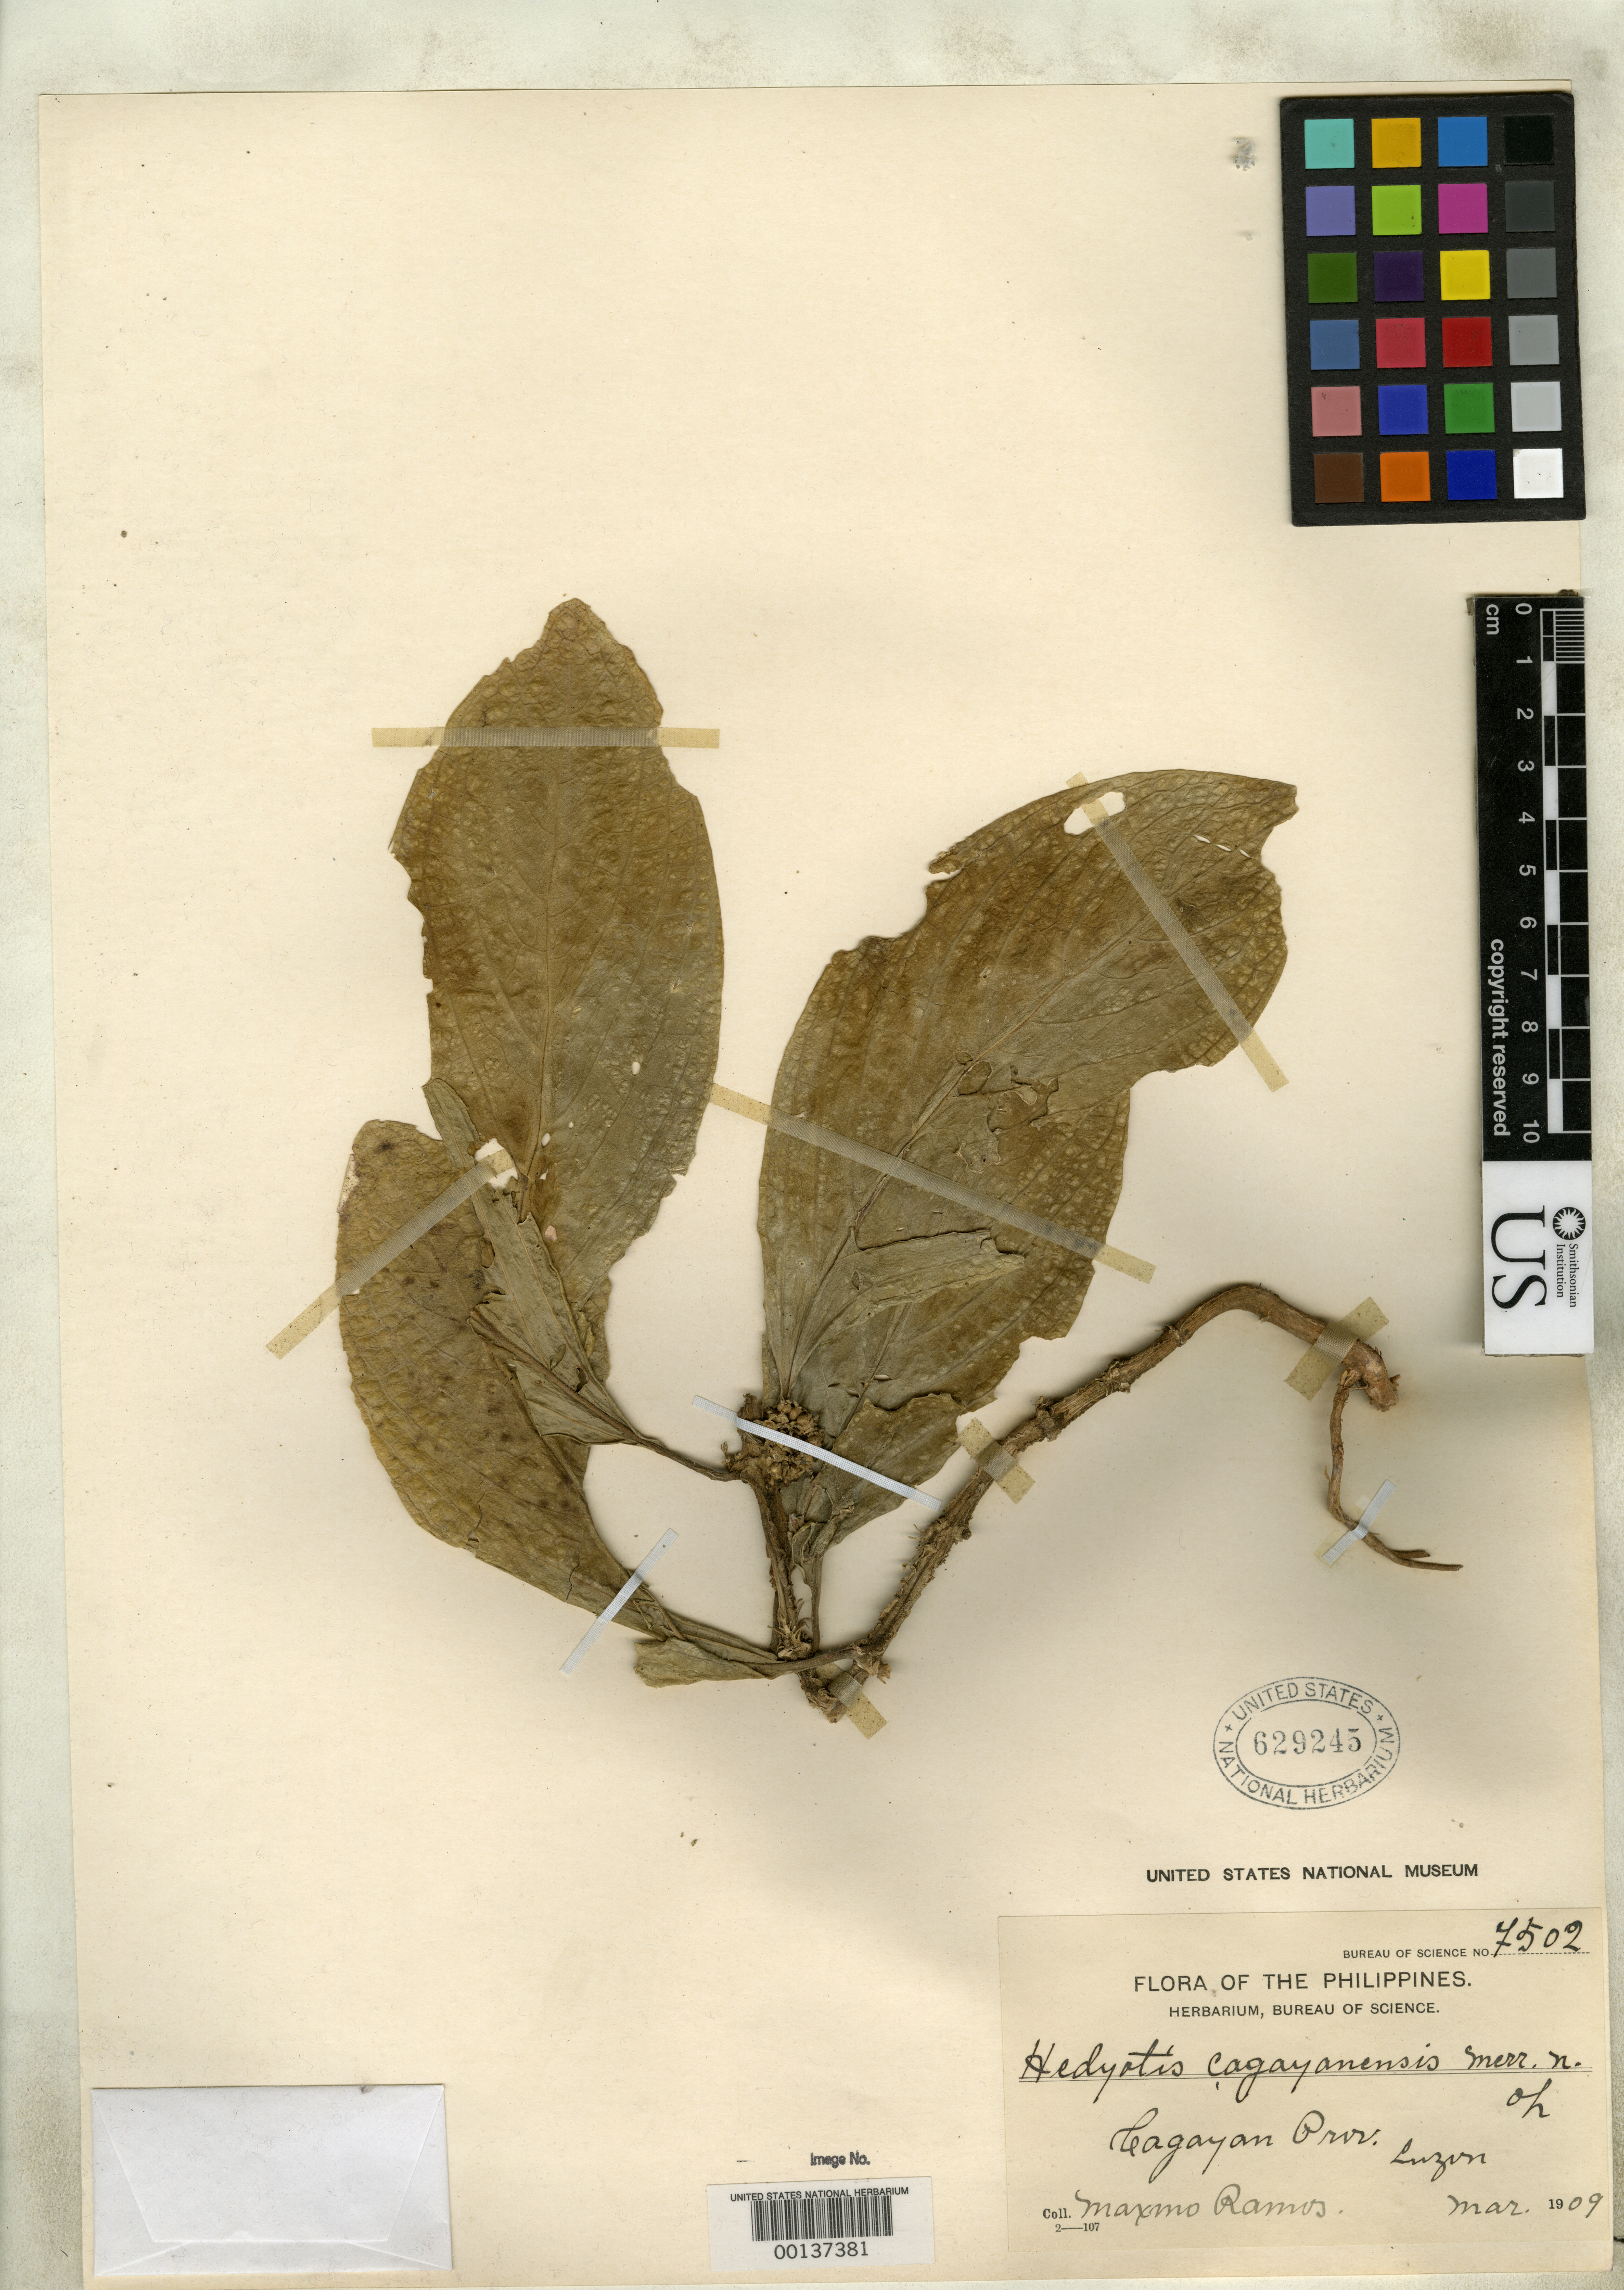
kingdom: Plantae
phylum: Tracheophyta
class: Magnoliopsida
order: Gentianales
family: Rubiaceae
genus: Hedyotis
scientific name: Hedyotis cagayanensis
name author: Merr.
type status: Isotype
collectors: M. Ramos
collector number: Bur. Sci. 7502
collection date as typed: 16 Mar 1909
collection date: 1909-03-16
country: Philippines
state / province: Cagayan Valley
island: Luzon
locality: Pamplona. Cagayan.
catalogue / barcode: US 629245